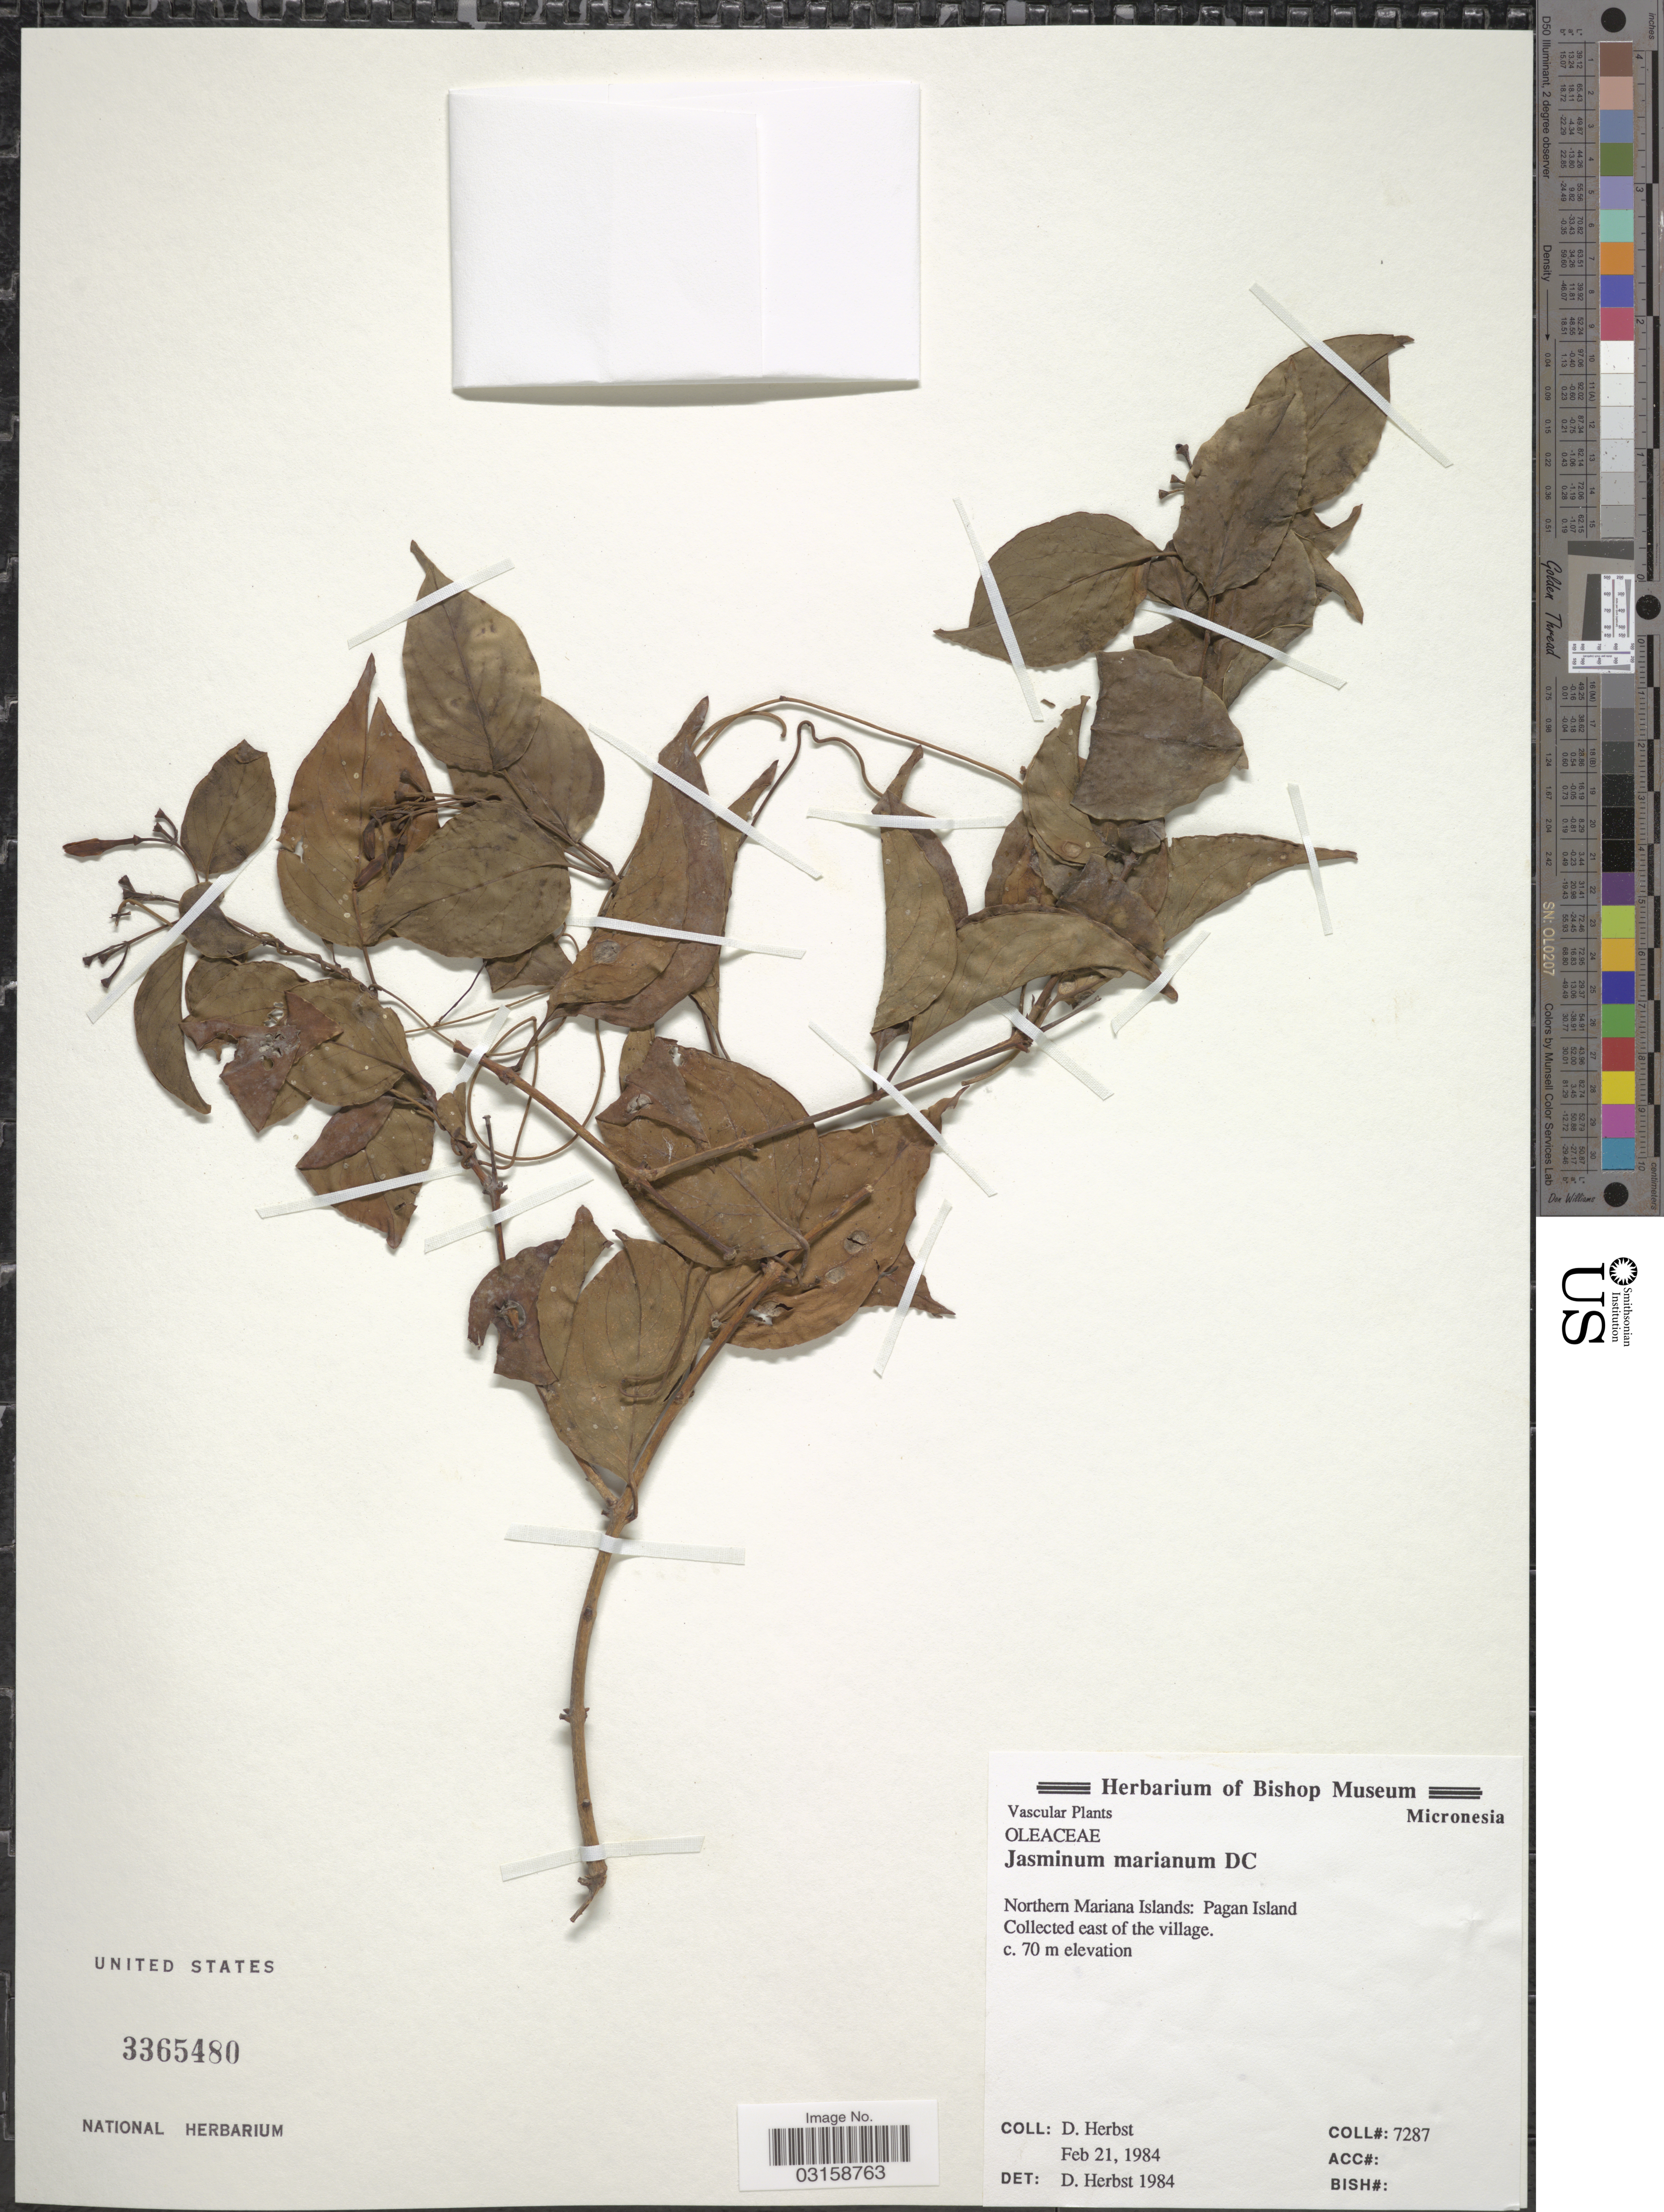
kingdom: Plantae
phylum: Tracheophyta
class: Magnoliopsida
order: Lamiales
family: Oleaceae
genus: Jasminum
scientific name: Jasminum marianum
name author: DC.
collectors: D. Herbst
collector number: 7287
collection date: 1984-02-21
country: Northern Mariana Islands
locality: Micronesia. Pagan Island. East of the village.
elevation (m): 70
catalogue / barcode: US 3365480